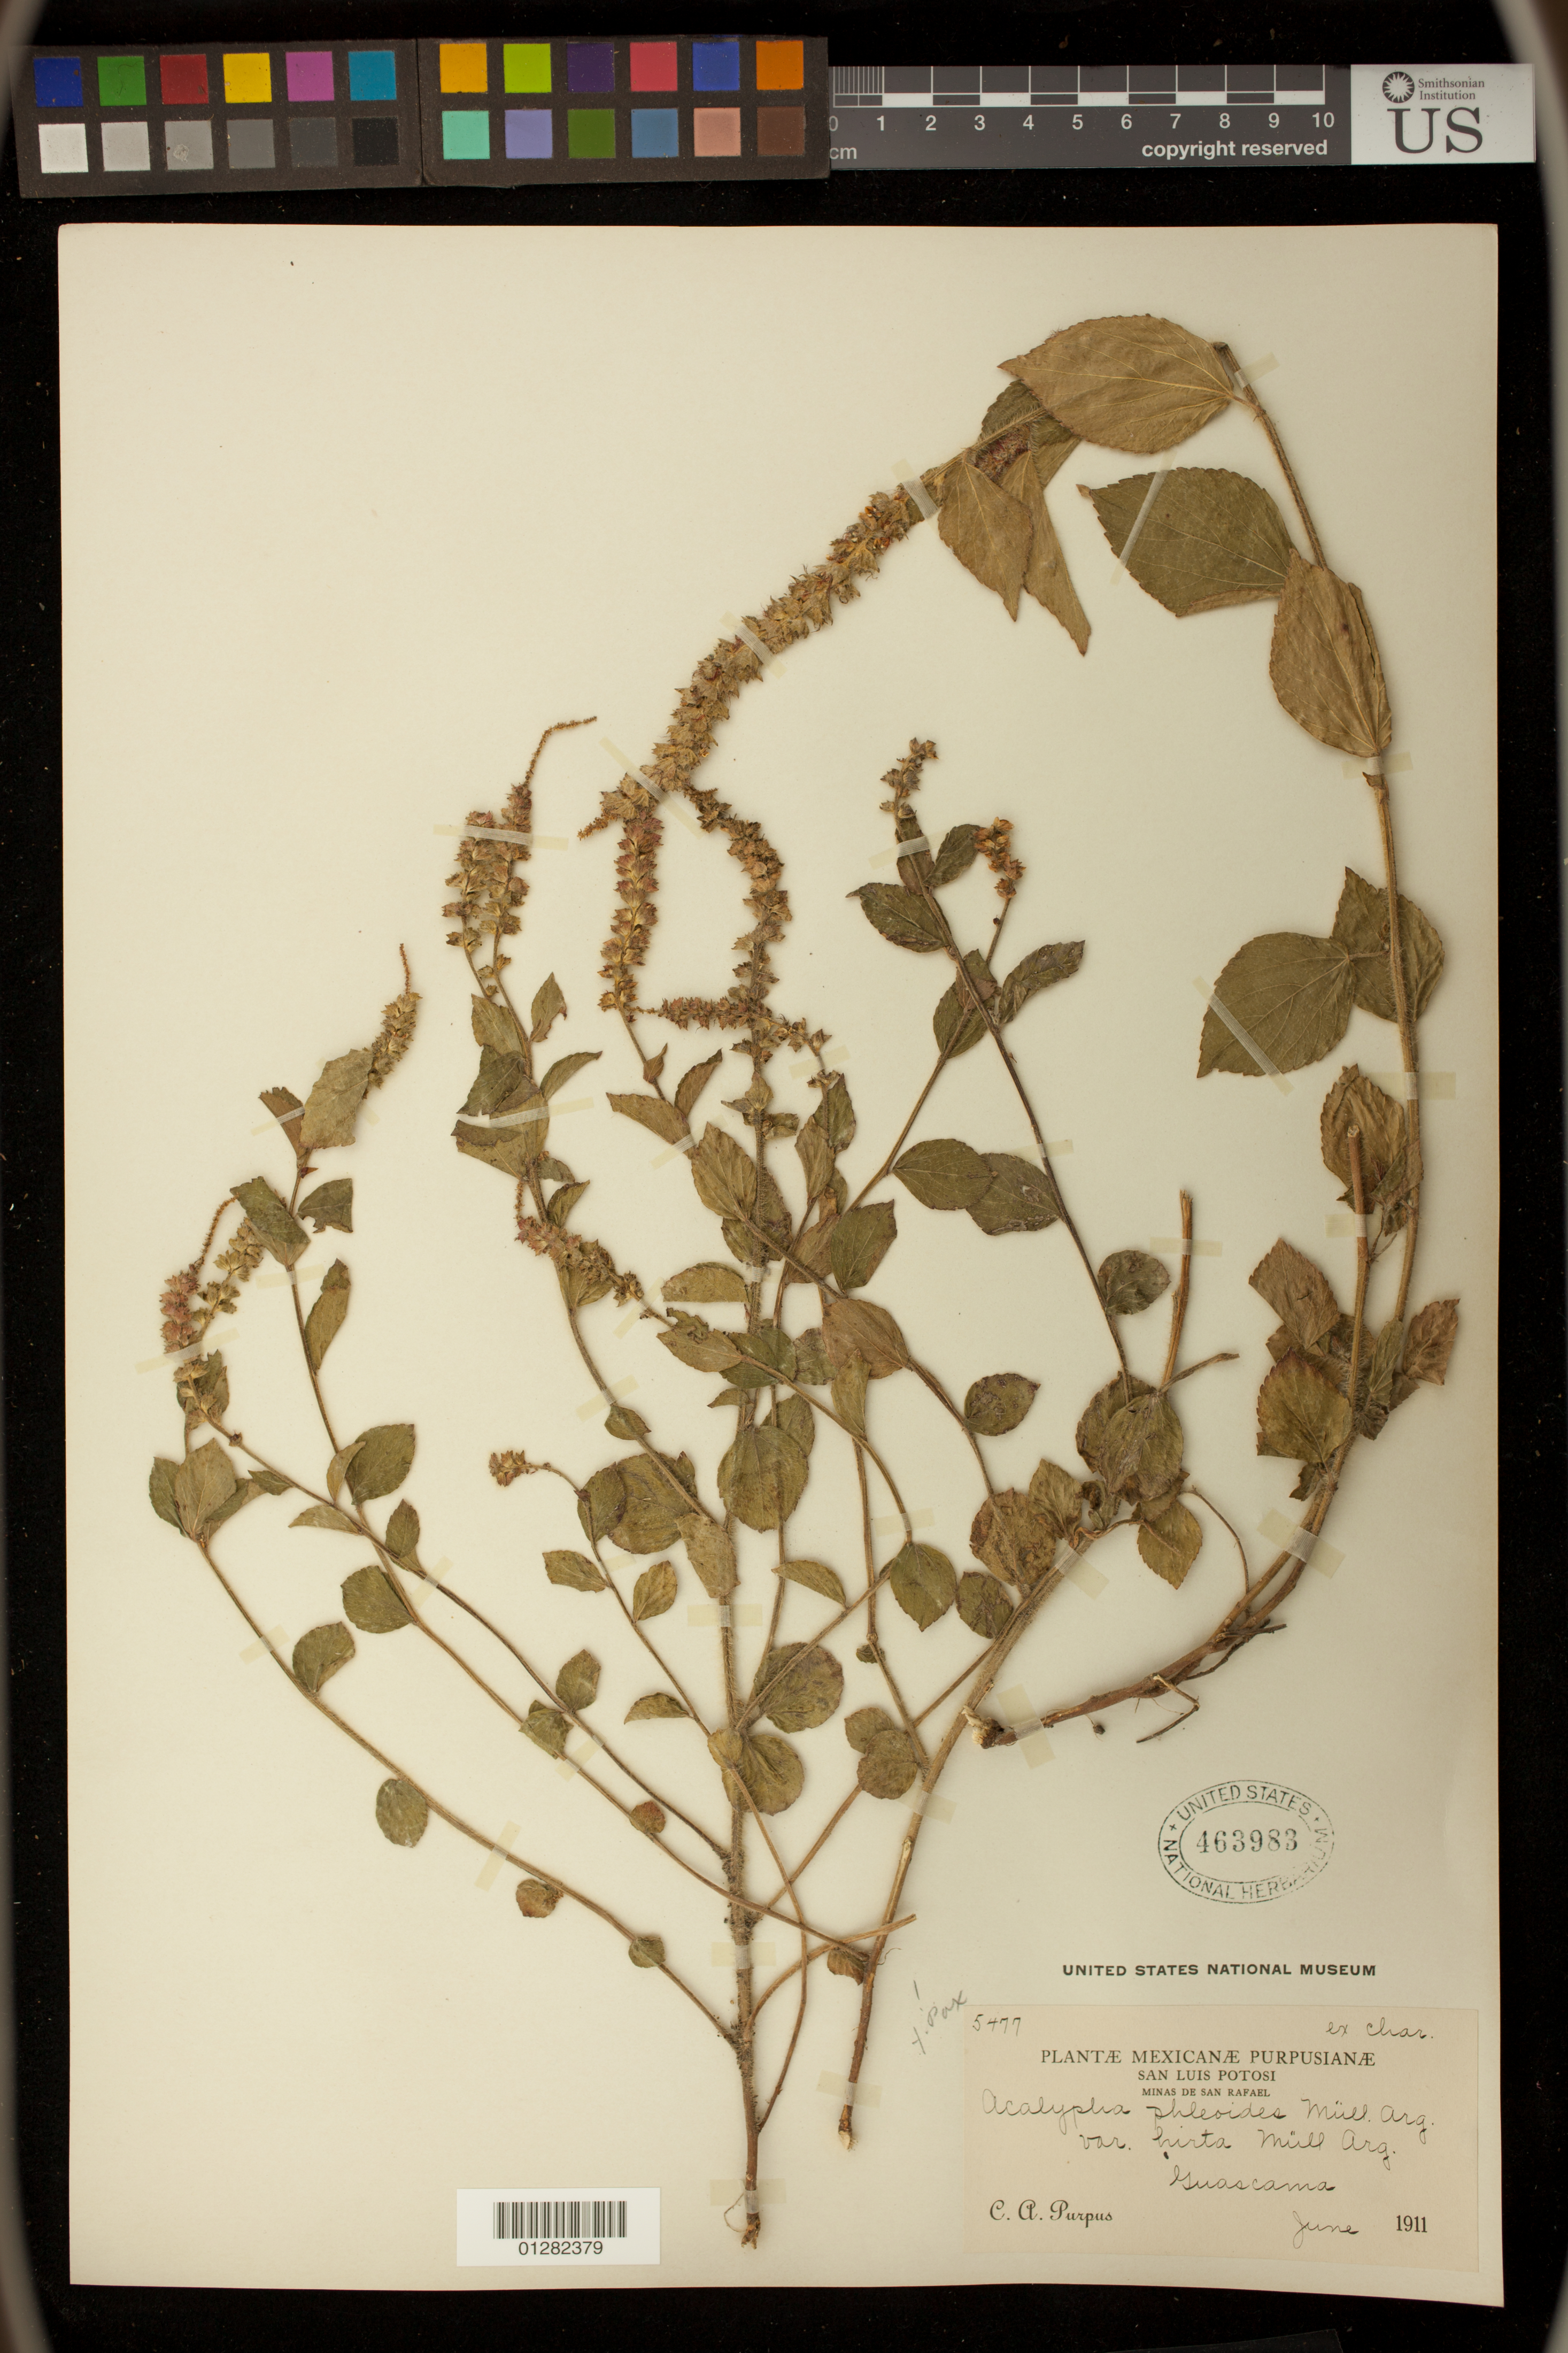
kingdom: Plantae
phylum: Tracheophyta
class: Magnoliopsida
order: Malpighiales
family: Euphorbiaceae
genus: Acalypha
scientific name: Acalypha phleoides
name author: Cav.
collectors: W. N. Koelz & R. McVaugh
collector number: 5477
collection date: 1911-06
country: Mexico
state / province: San Luis Potosi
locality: Minas de San Rafael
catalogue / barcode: US 463983